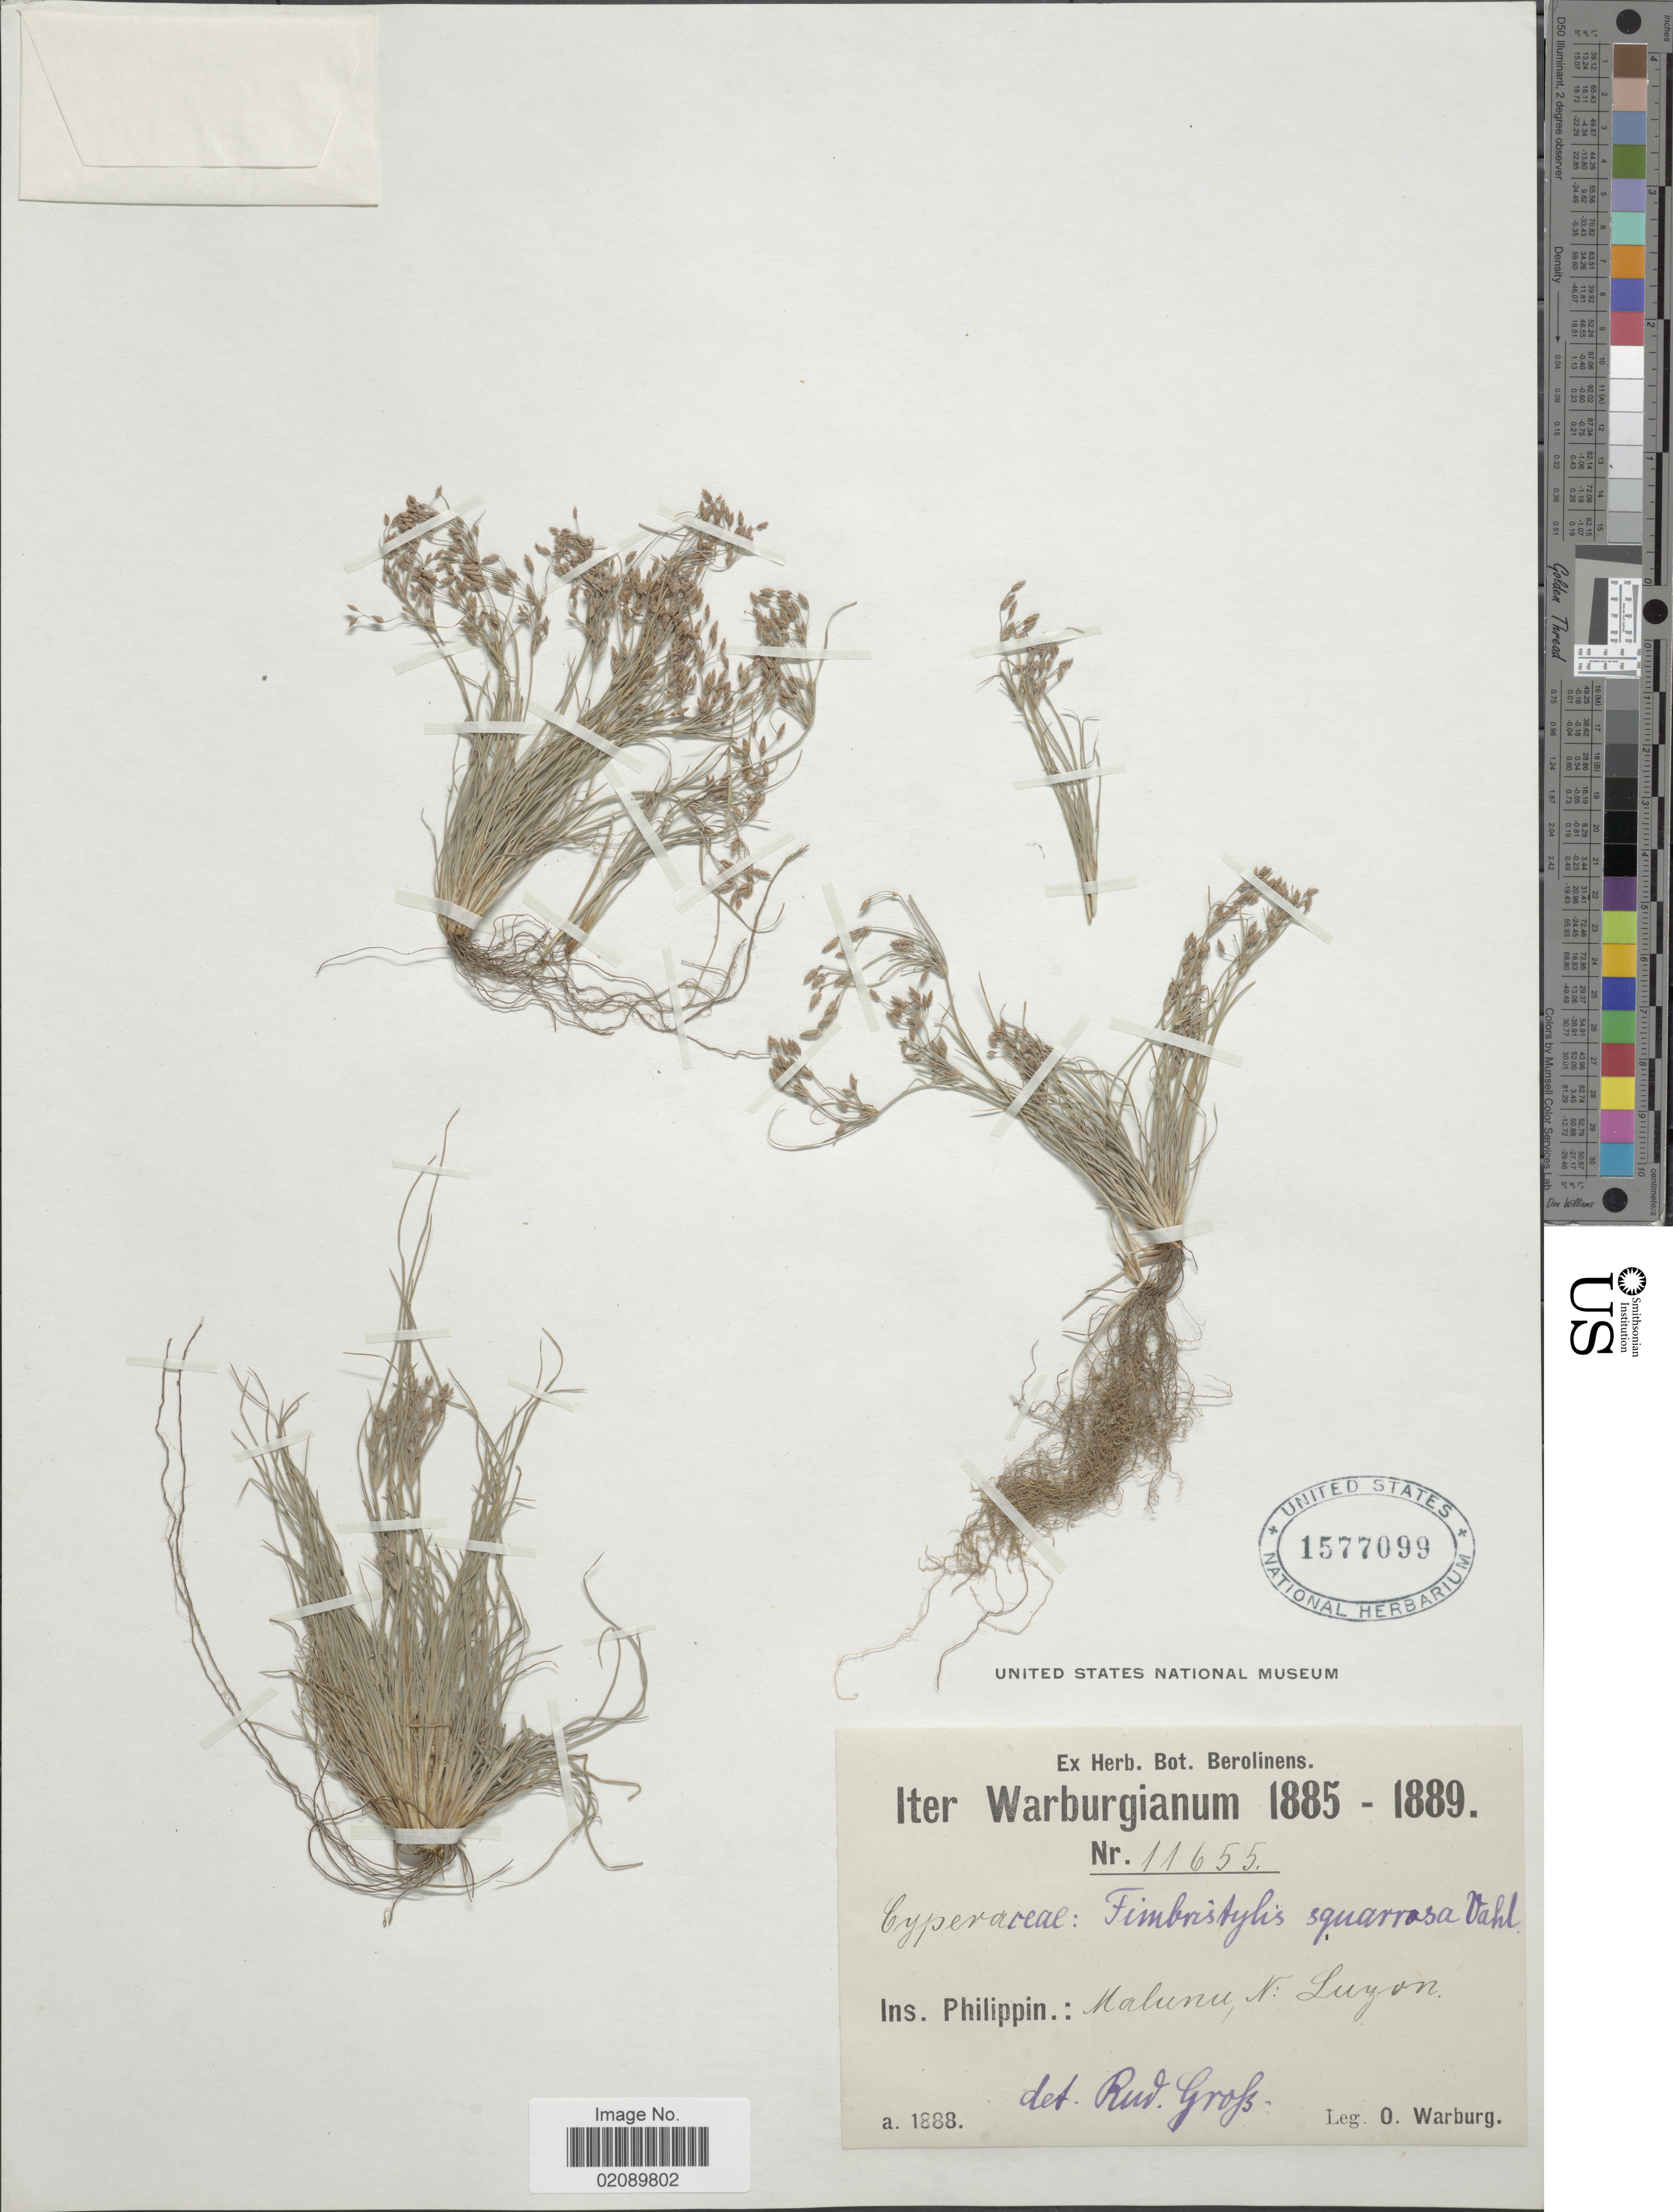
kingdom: Plantae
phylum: Tracheophyta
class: Liliopsida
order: Poales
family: Cyperaceae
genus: Fimbristylis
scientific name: Fimbristylis squarrosa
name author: Vahl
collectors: O. Warburg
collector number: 11655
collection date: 1888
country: Philippines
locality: Ins. Philippin.: Malunu, N. Luzon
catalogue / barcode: US 1577099